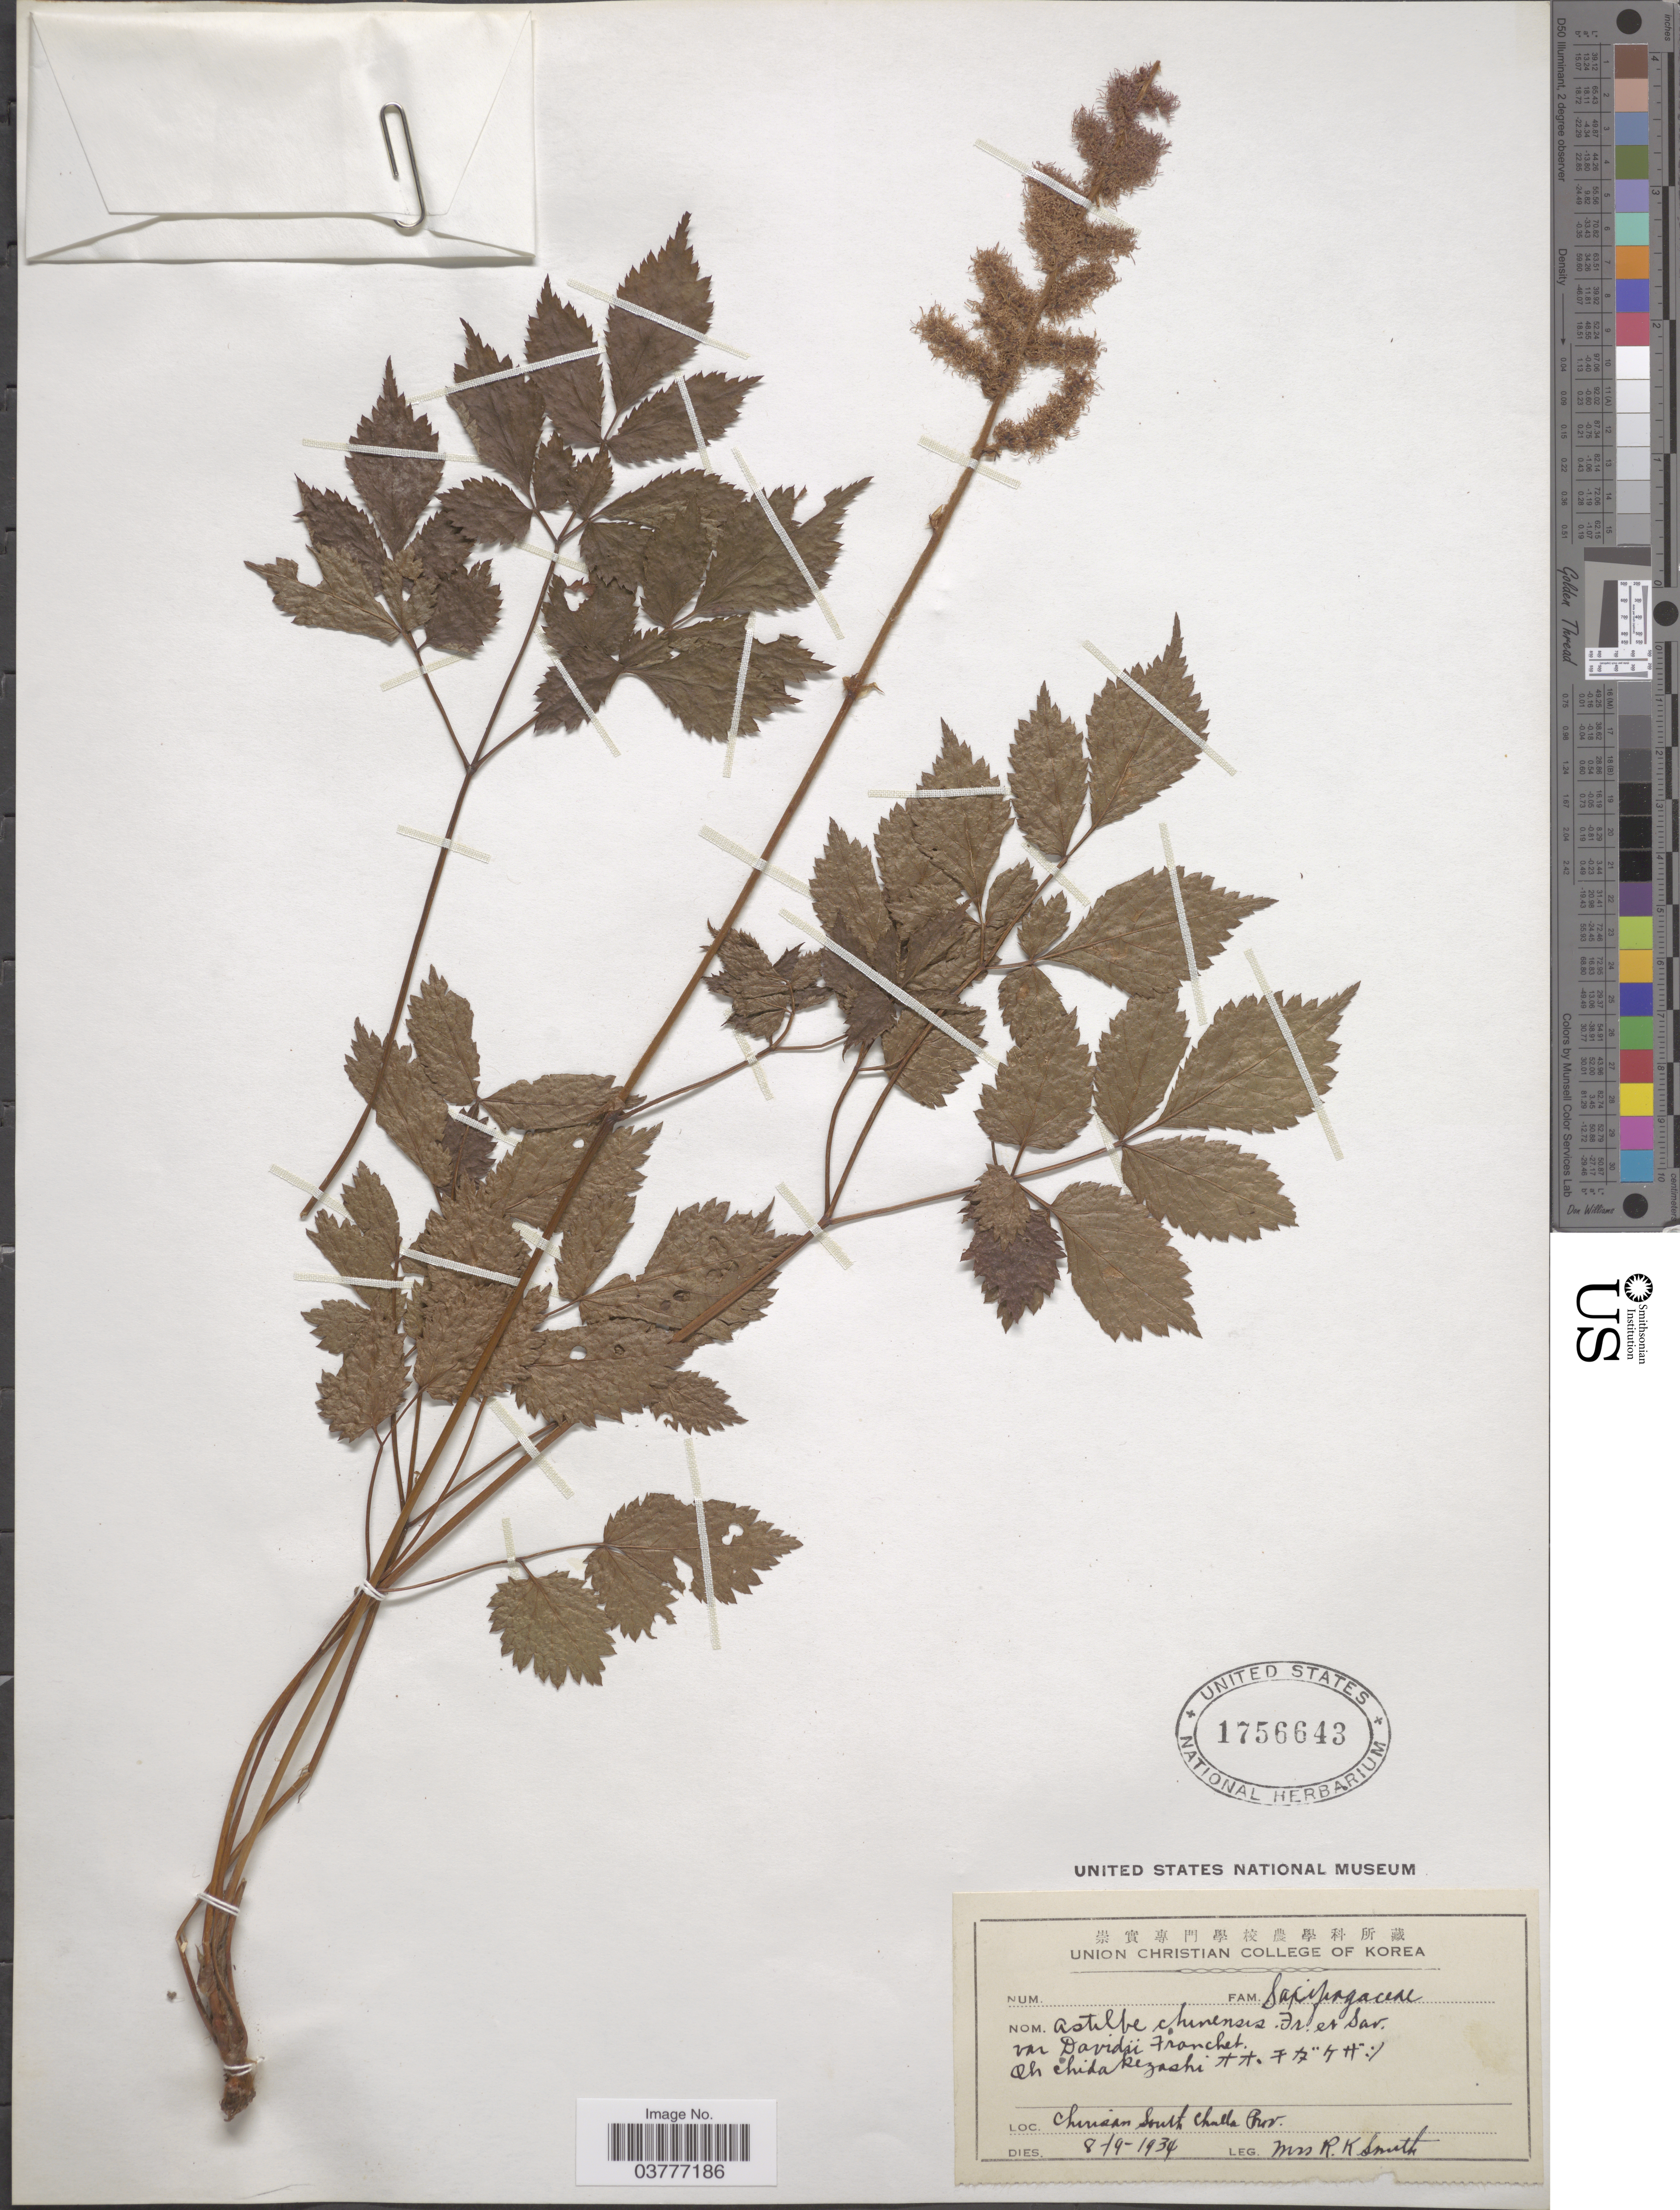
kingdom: Plantae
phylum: Tracheophyta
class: Magnoliopsida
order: Saxifragales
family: Saxifragaceae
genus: Astilbe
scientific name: Astilbe chinensis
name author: (Maxim.) Franch. & Sav.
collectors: Mrs. R. K. Smith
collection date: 1934-08-19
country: South Korea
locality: Cherisan South Challa Prov.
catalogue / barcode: US 1756643